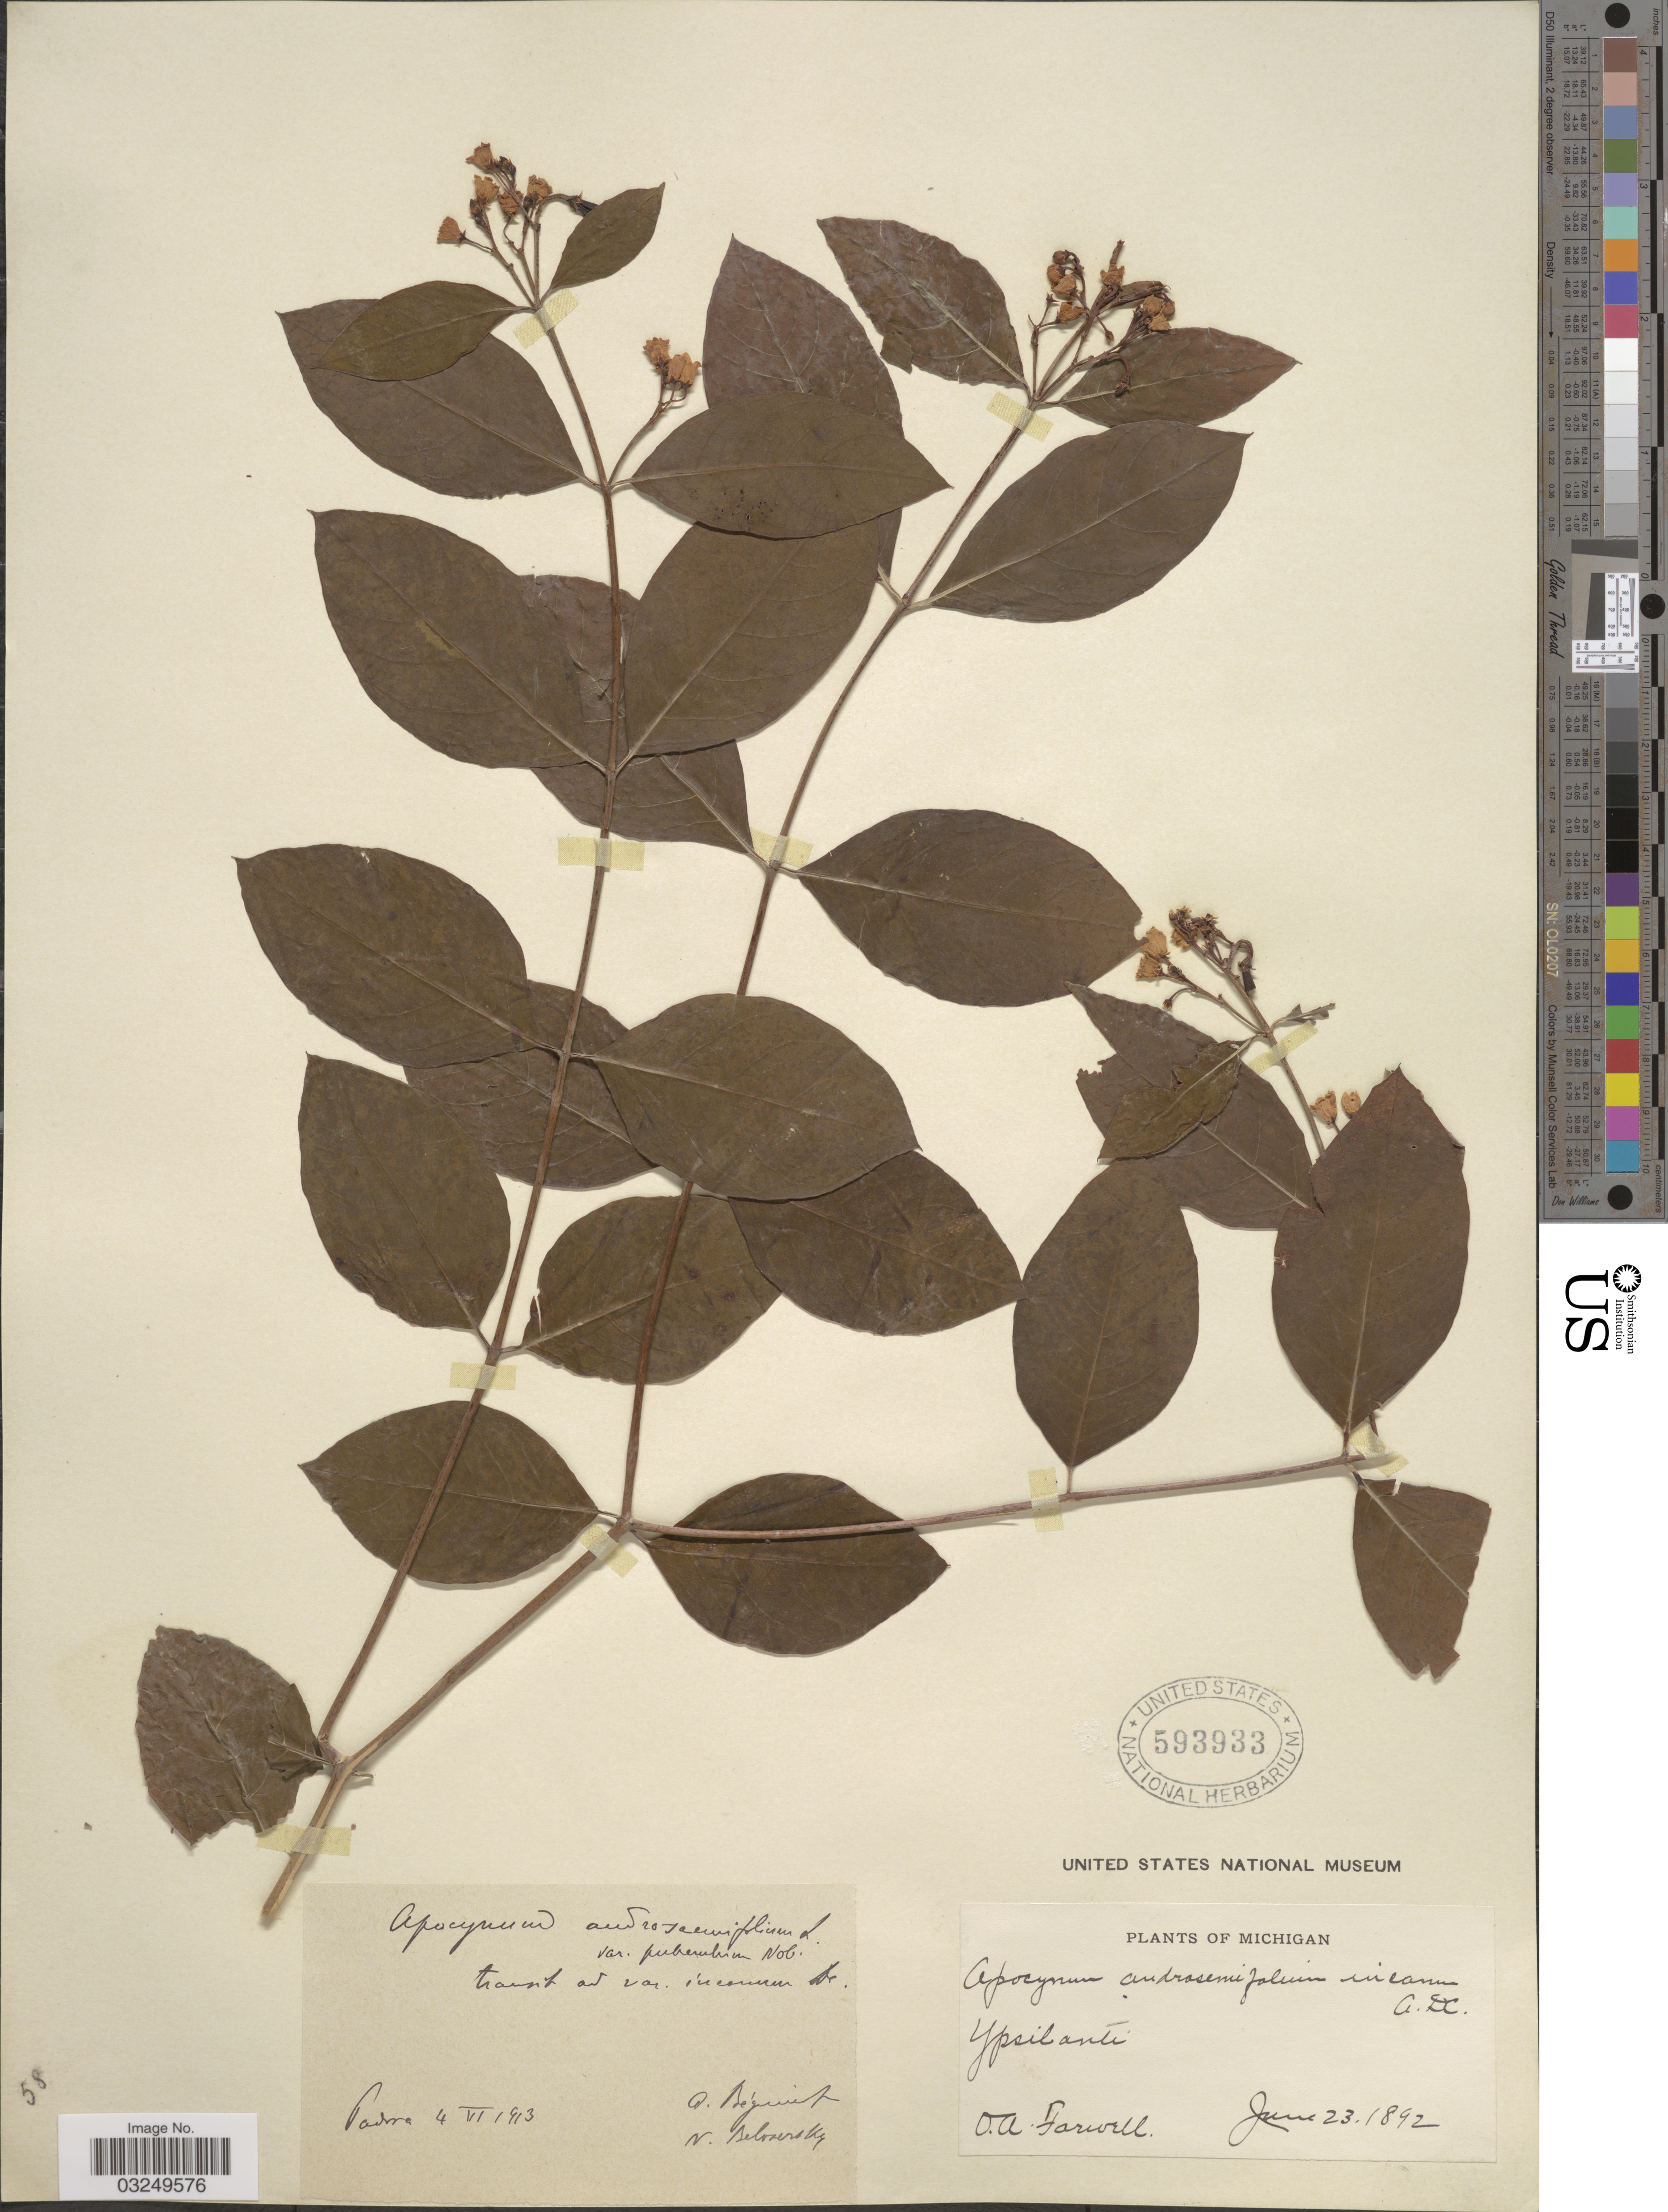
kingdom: Plantae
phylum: Tracheophyta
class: Magnoliopsida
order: Gentianales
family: Apocynaceae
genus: Apocynum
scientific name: Apocynum androsaemifolium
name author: L.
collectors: O. Farwell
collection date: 1892-06-23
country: United States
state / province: Michigan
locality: Ypsilanti.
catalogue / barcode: US 593933